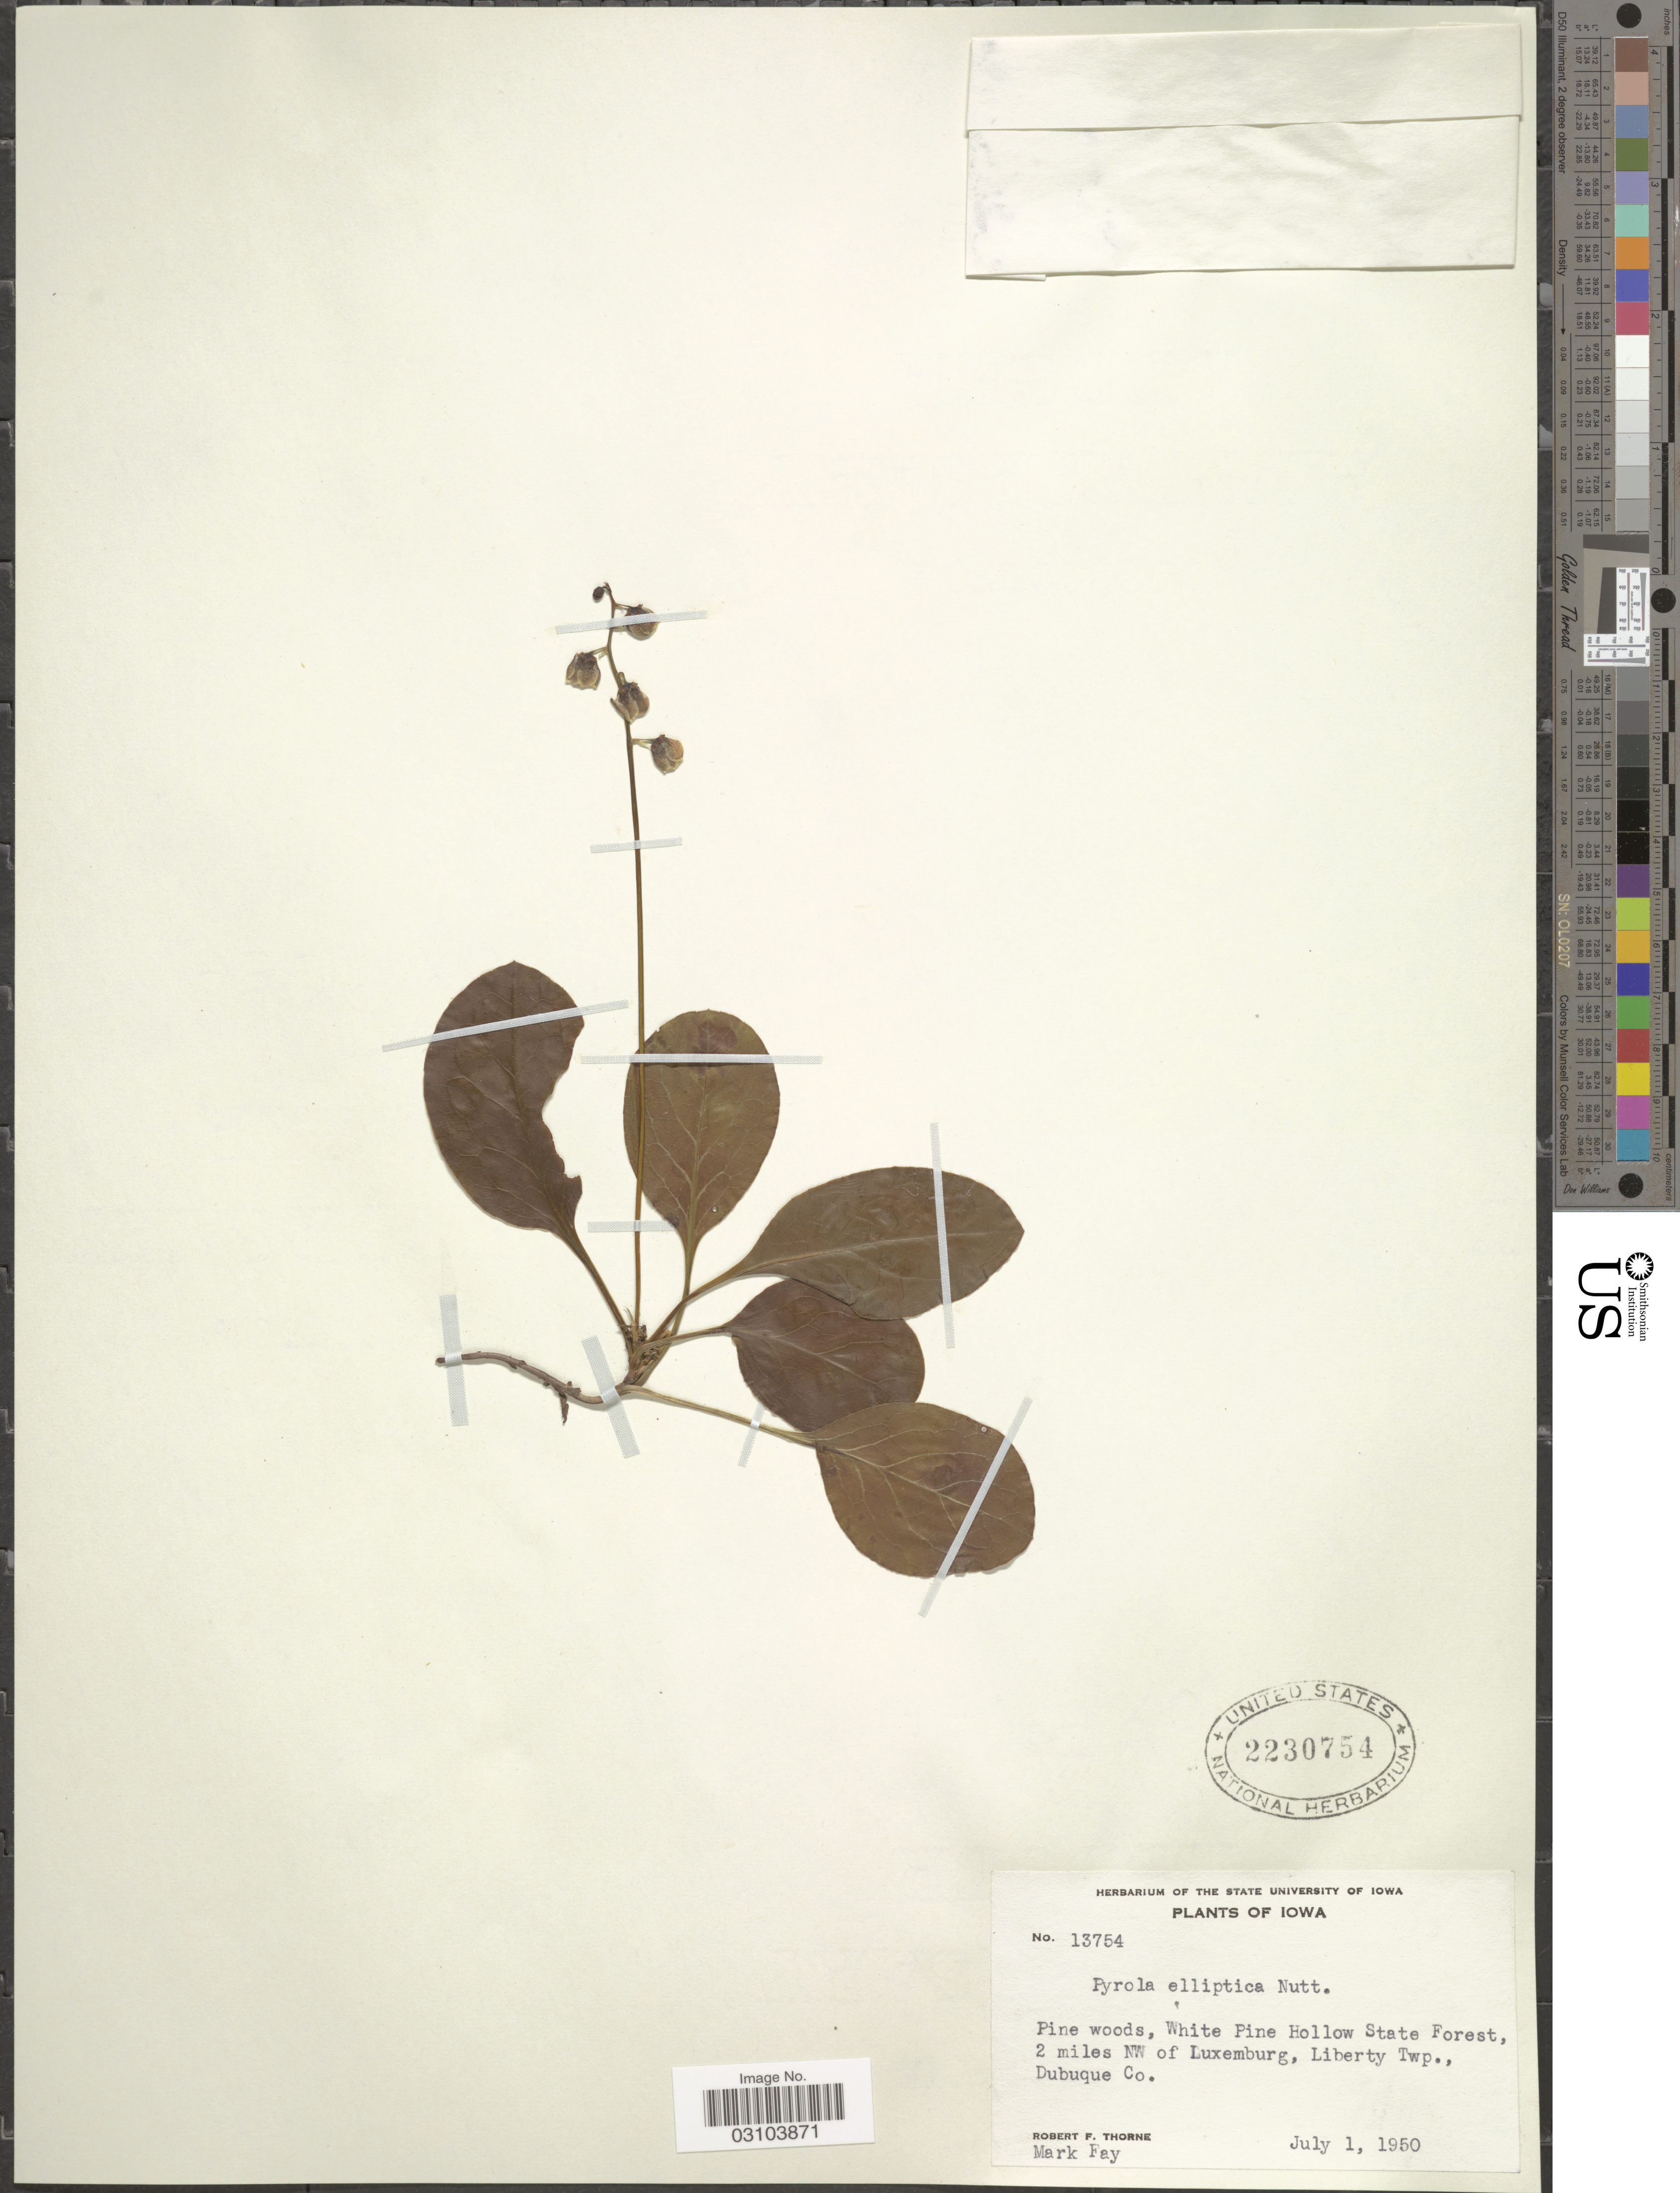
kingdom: Plantae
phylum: Tracheophyta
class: Magnoliopsida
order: Ericales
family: Ericaceae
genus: Pyrola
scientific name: Pyrola elliptica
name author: Nutt.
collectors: R. F. Thorne & M. Fay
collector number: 13754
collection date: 1950-07-01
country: United States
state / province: Iowa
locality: White Pine Hollow State Forest, 2 miles NW of Luxemburg, Liberty Twp., Dubuque Co.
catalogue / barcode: US 2230754